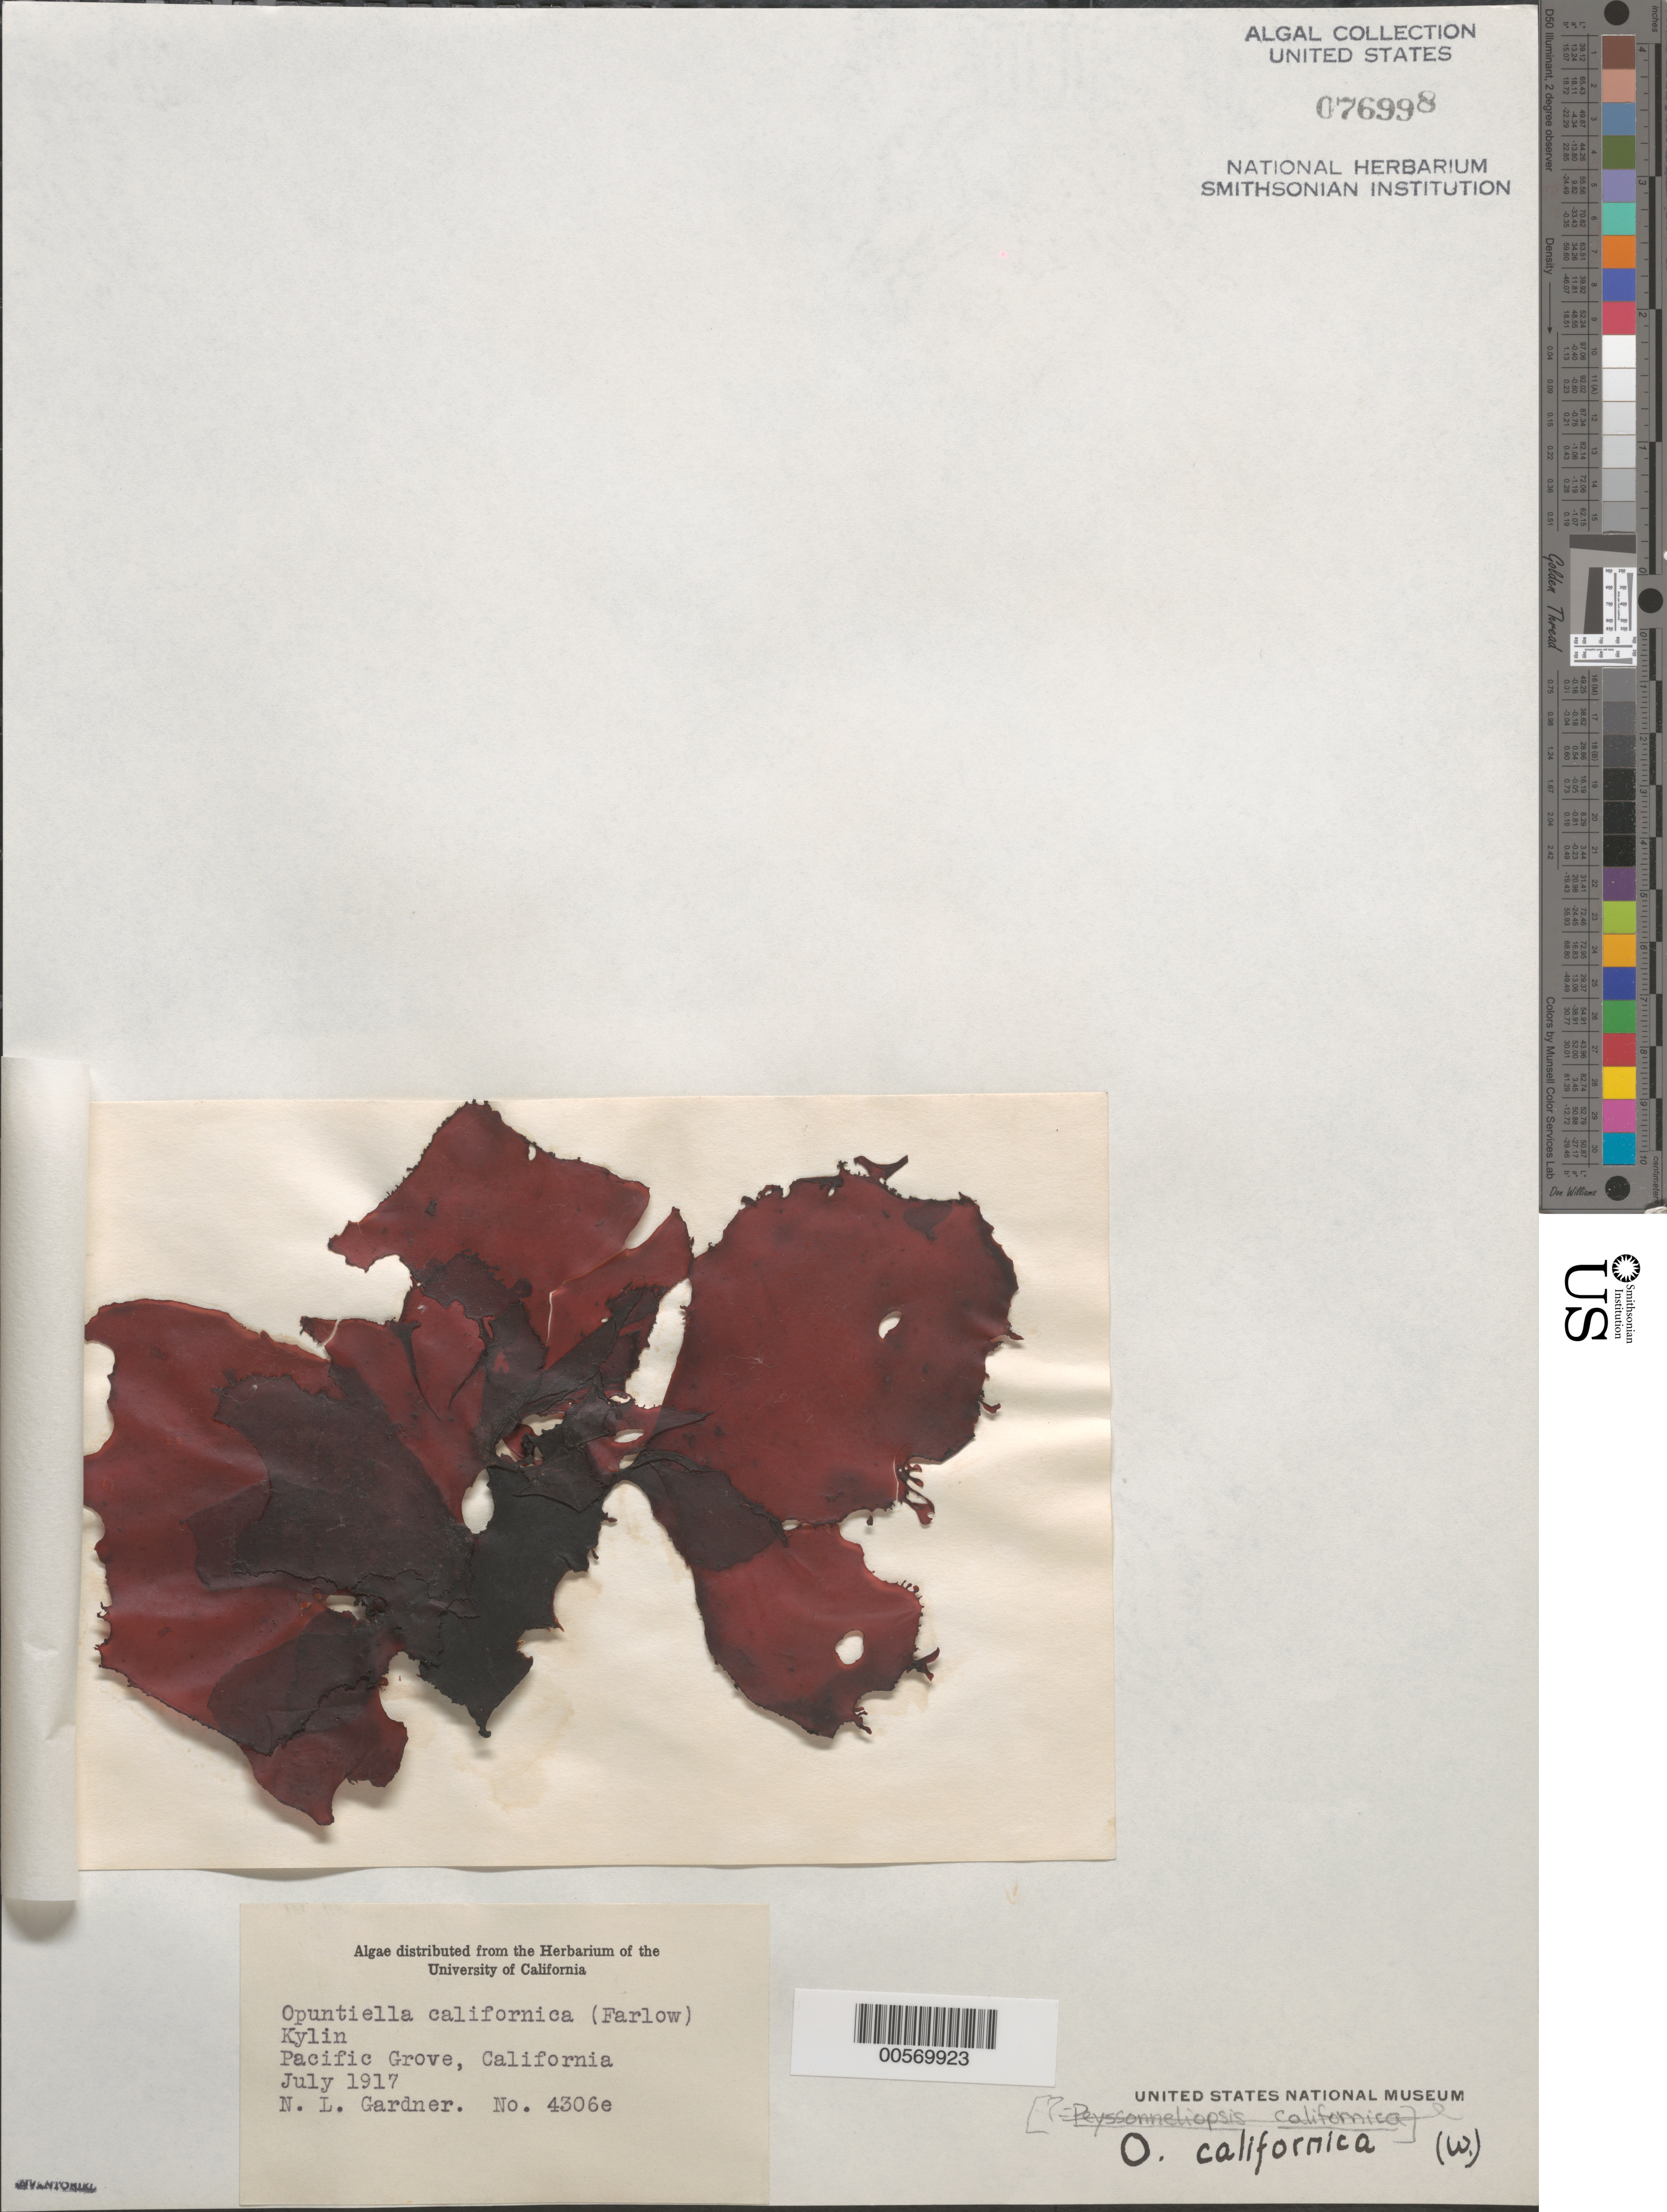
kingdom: Plantae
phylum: Rhodophyta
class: Florideophyceae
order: Gigartinales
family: Furcellariaceae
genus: Opuntiella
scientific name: Opuntiella californica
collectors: N. Gardner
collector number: NLG 4306e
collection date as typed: Jul 1917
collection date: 1917-07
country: United States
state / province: California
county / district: Monterey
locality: Pacific Grove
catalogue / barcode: US 76998